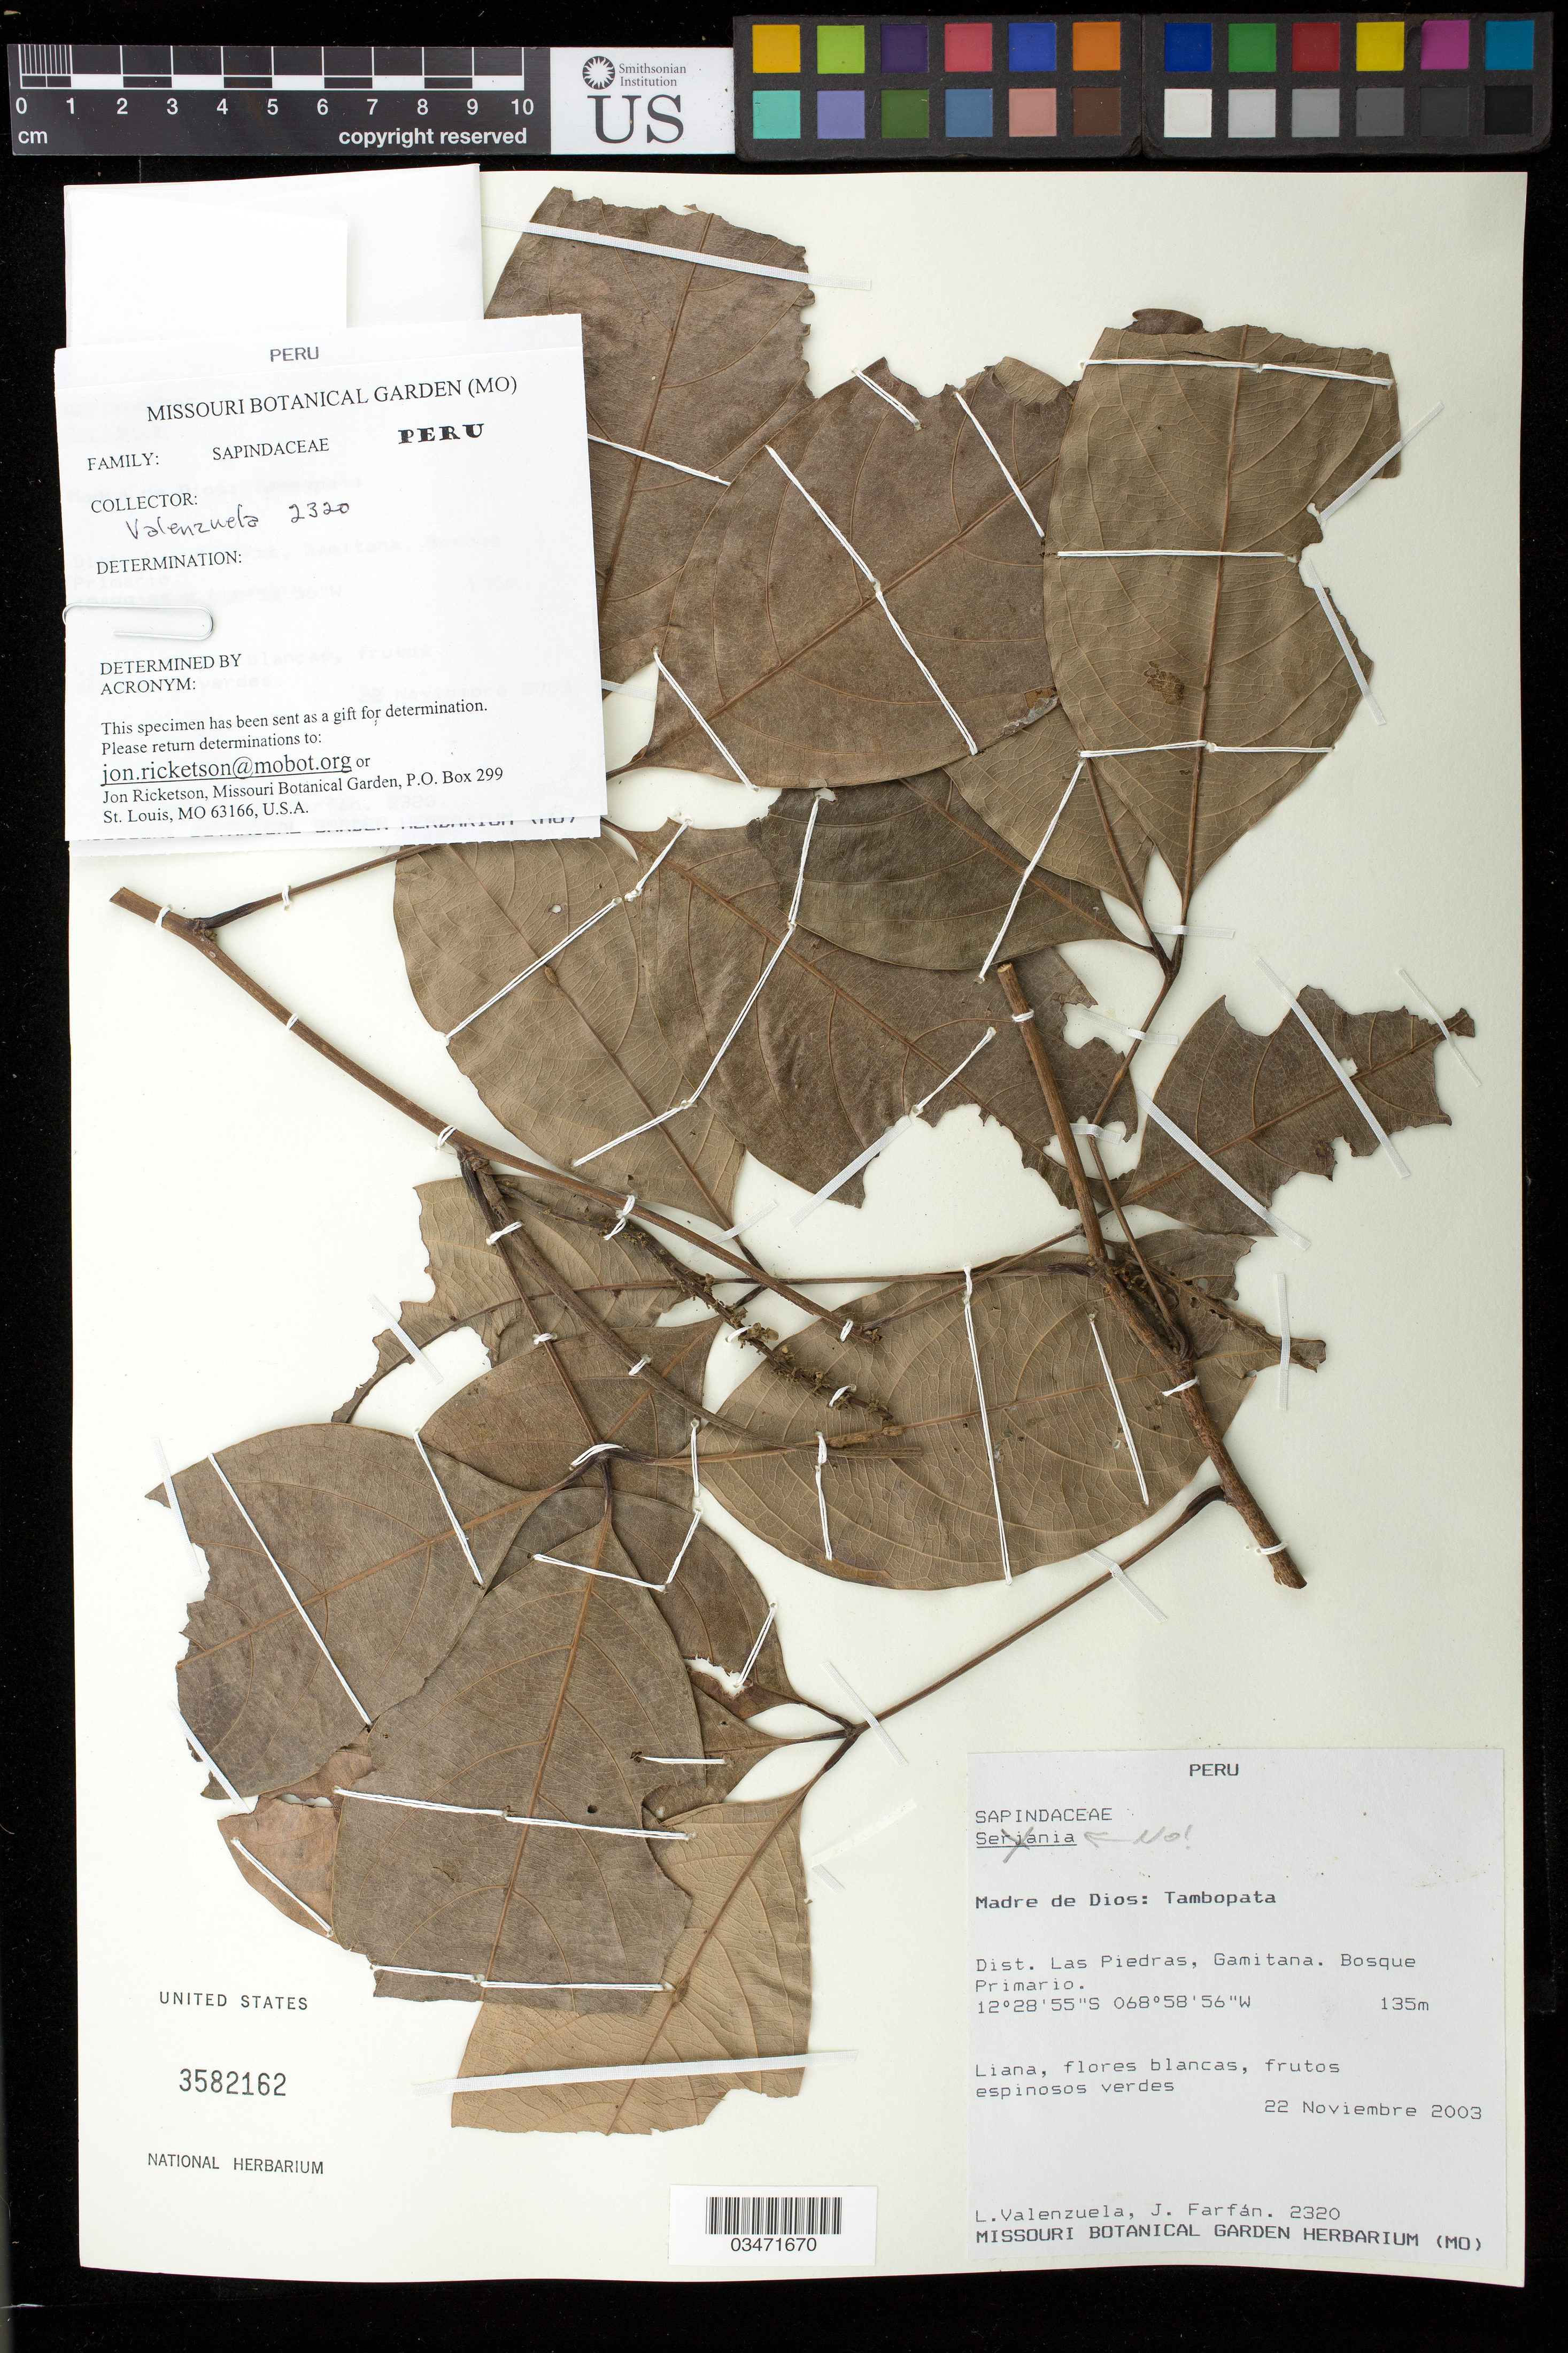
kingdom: Plantae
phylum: Tracheophyta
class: Magnoliopsida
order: Sapindales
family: Sapindaceae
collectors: L. Valenzuela & J. Farfán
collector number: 2320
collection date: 2003-11-22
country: Peru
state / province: Madre de Dios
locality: Tambopata. Dist. Las Piedras, Gamitana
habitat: Bosque primario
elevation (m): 135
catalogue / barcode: US 3582162